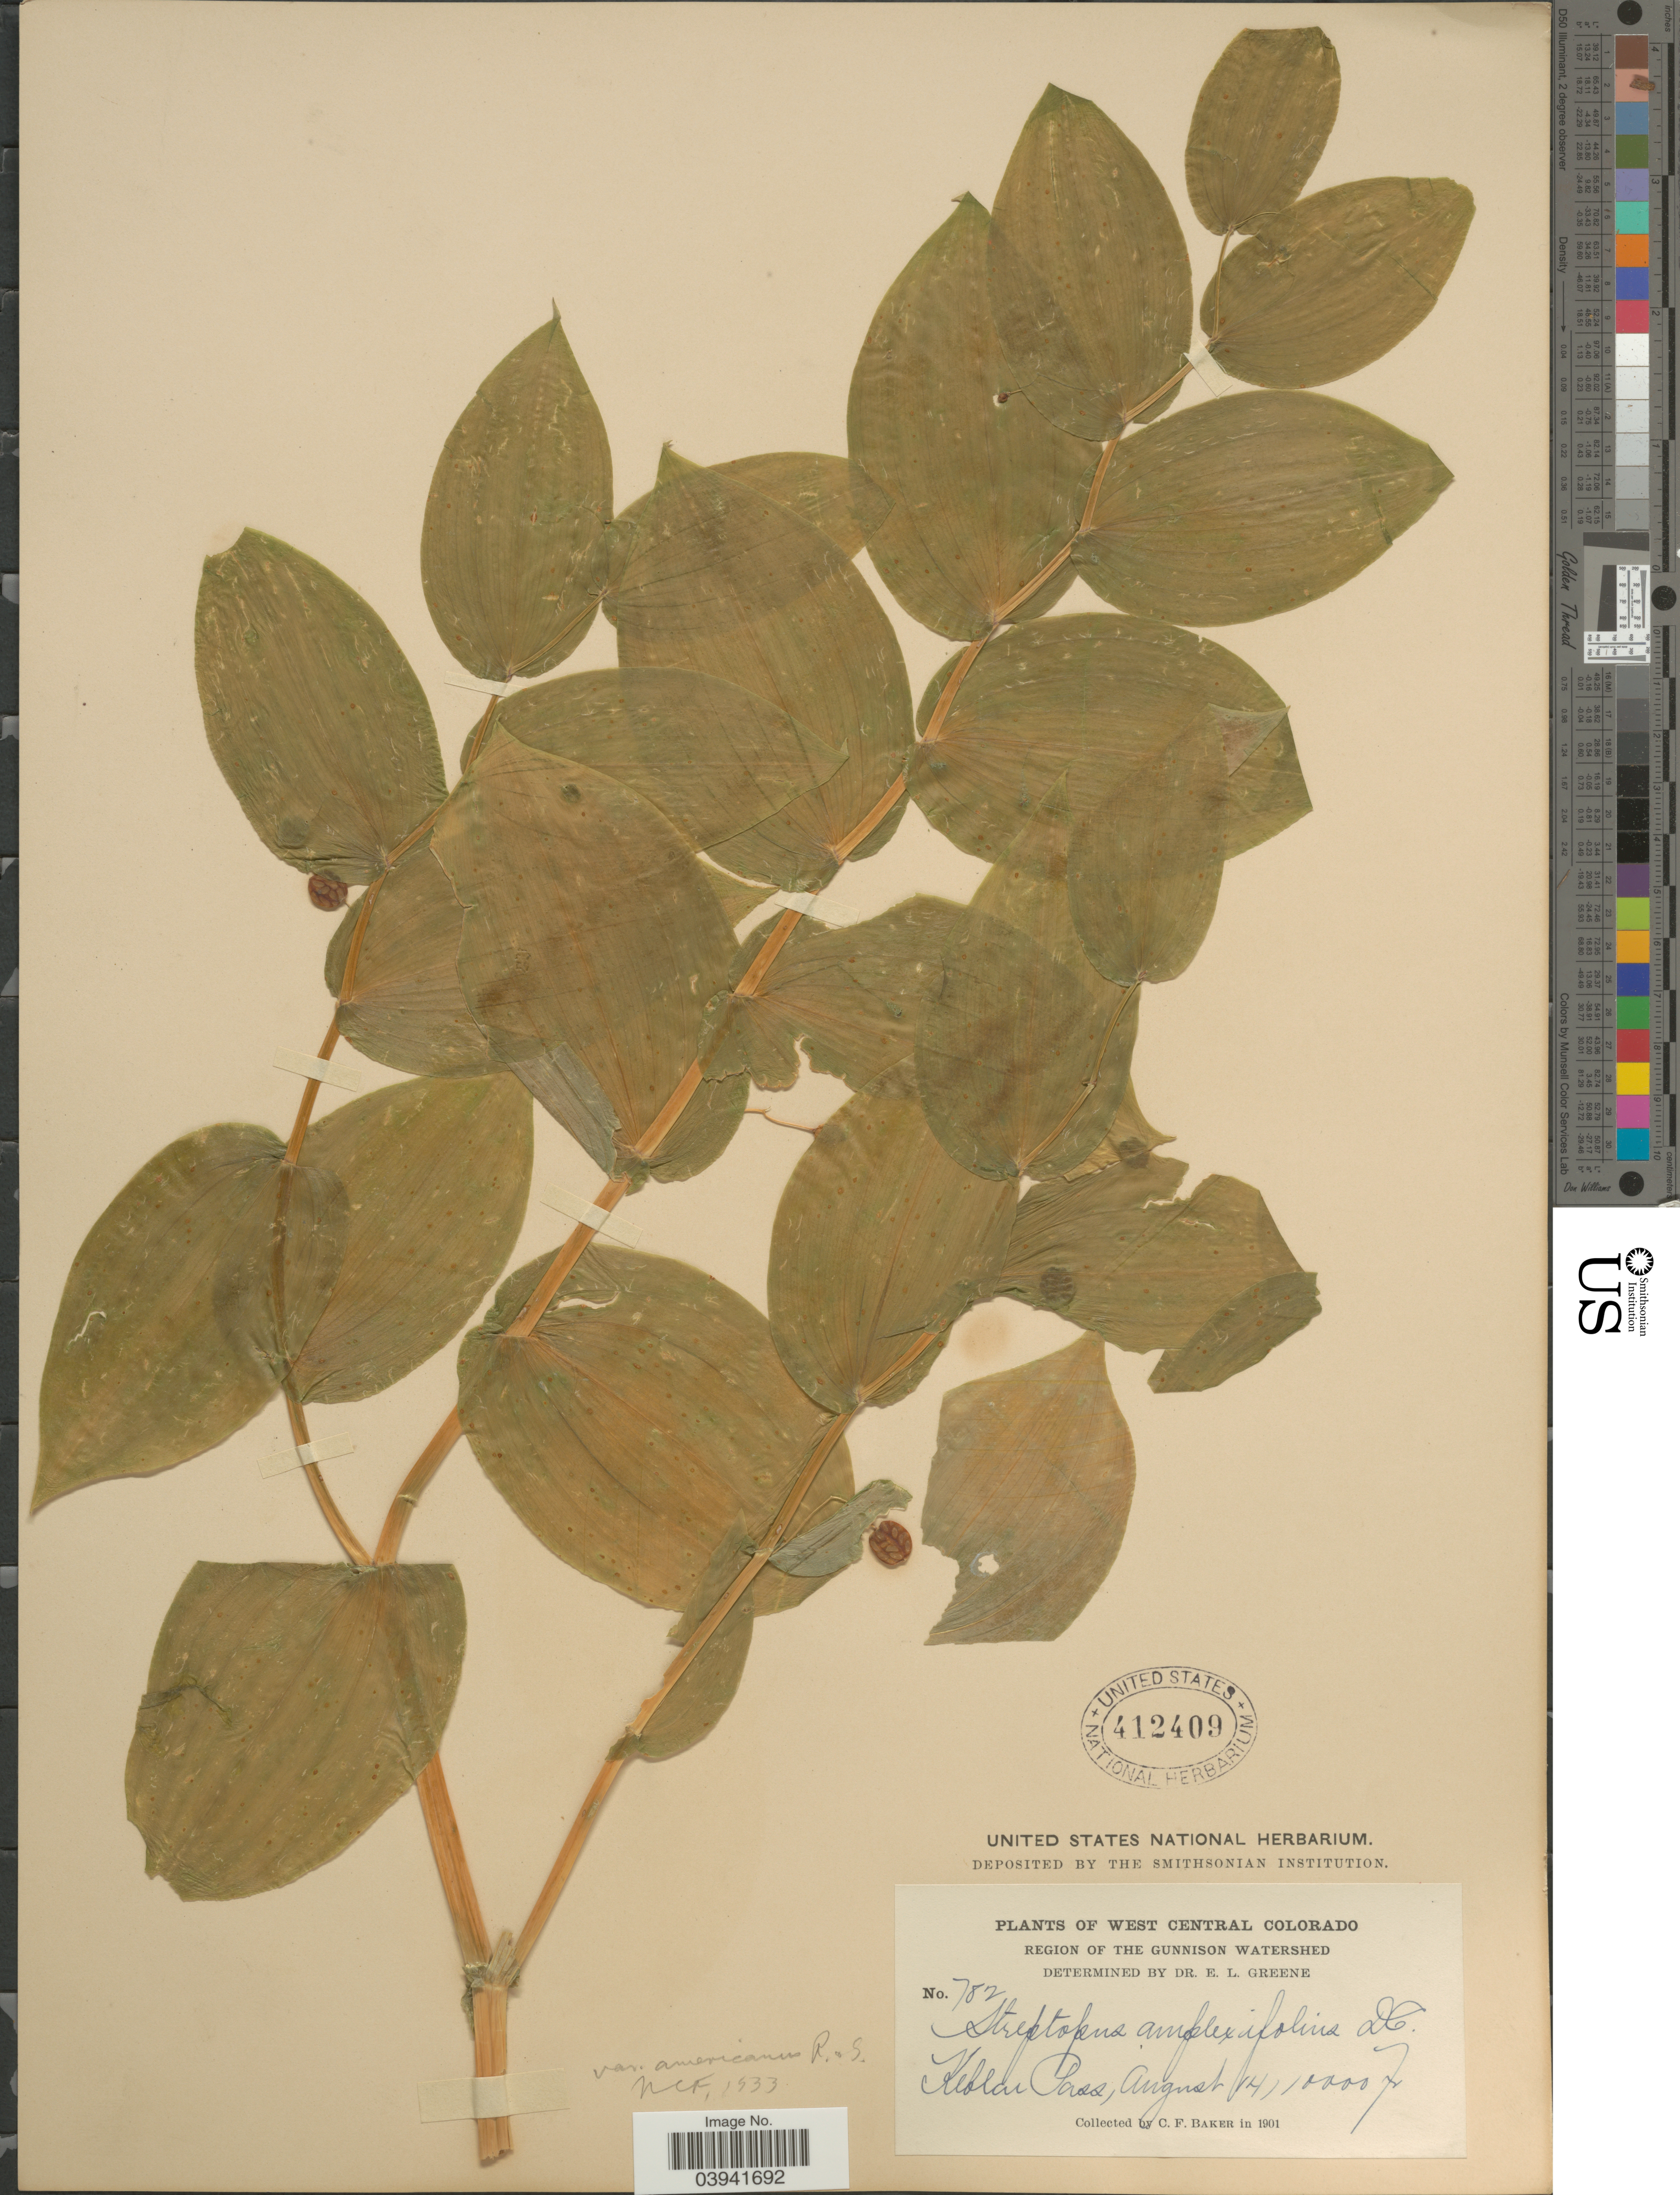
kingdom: Plantae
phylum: Tracheophyta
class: Liliopsida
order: Liliales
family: Liliaceae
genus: Streptopus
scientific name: Streptopus amplexifolius var. americanus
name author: Schult. & Schult. f.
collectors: C. F. Baker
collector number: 782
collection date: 1901-08-14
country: United States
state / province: Colorado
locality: West Central Colorado. Region of The Gunnison Watershed. Keblar Pass.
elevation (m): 3048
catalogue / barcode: US 412409